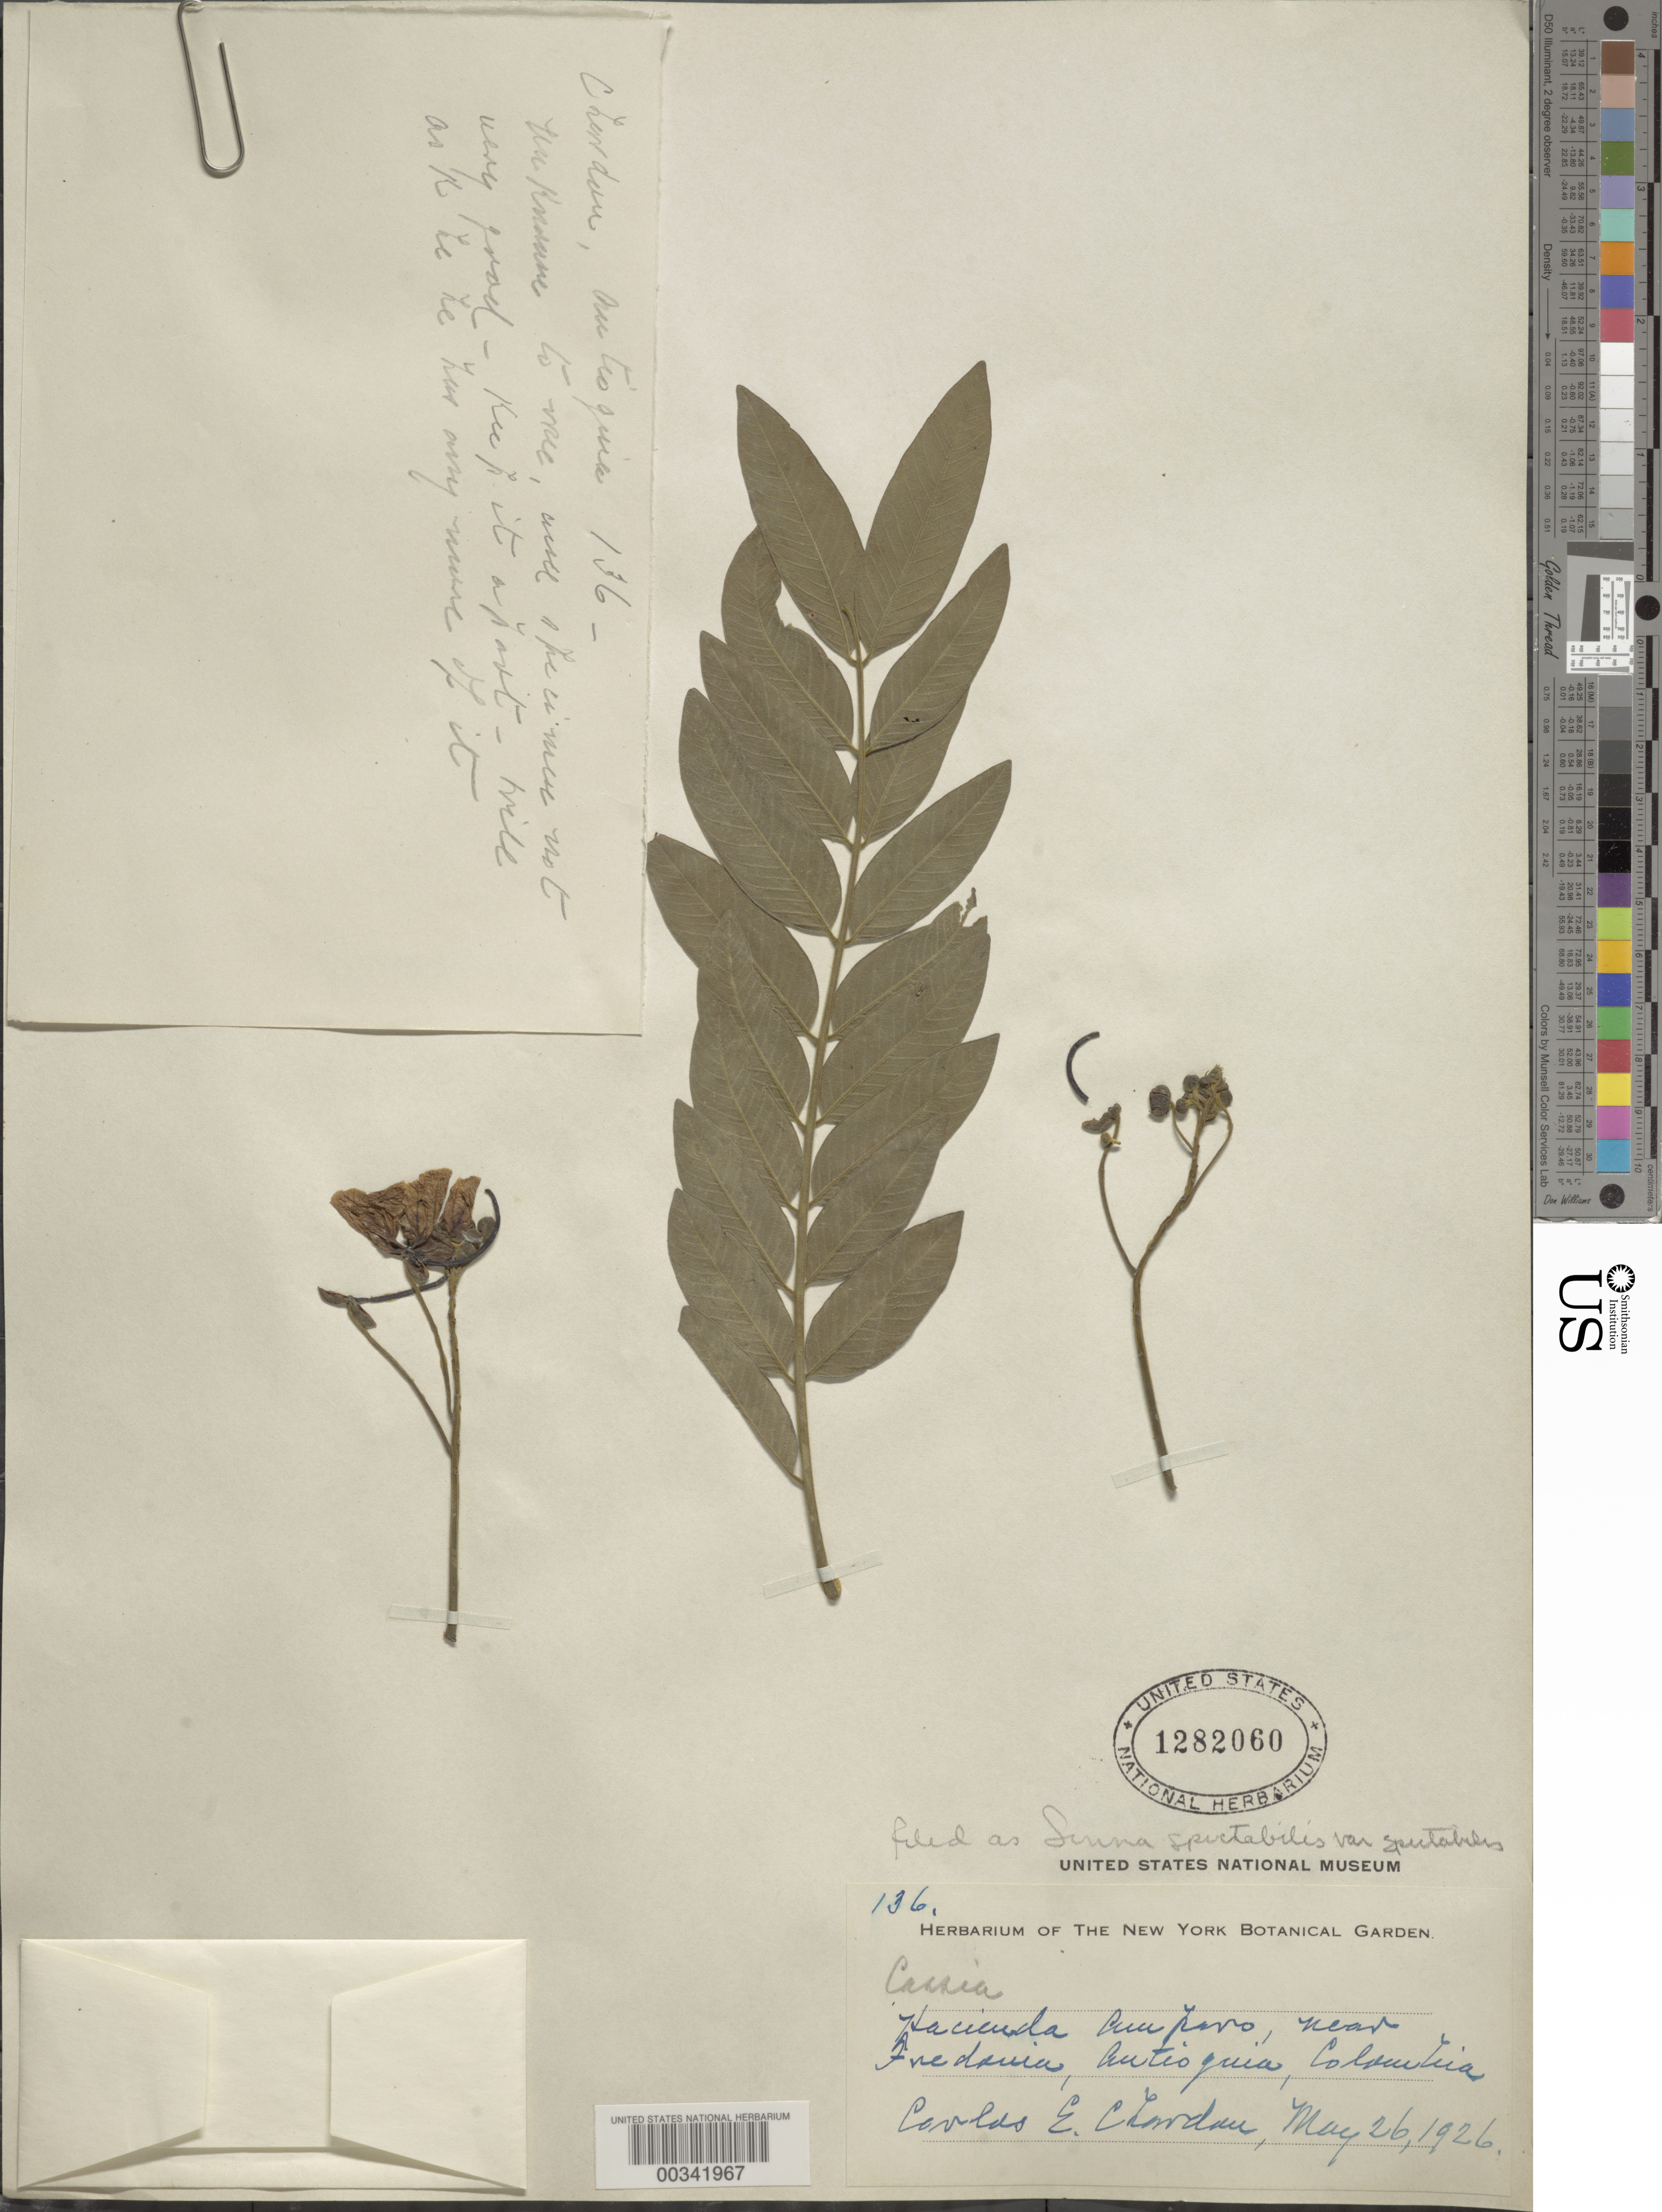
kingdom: Plantae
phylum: Tracheophyta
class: Magnoliopsida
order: Fabales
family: Fabaceae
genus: Senna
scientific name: Senna spectabilis var. spectabilis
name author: (DC.) H.S. Irwin & Barneby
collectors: C. Chonadan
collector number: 136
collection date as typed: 26 May 1926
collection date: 1926-05-26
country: Colombia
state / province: Antioquia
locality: Hacienda Ampero, near Fredonia.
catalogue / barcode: US 1282060